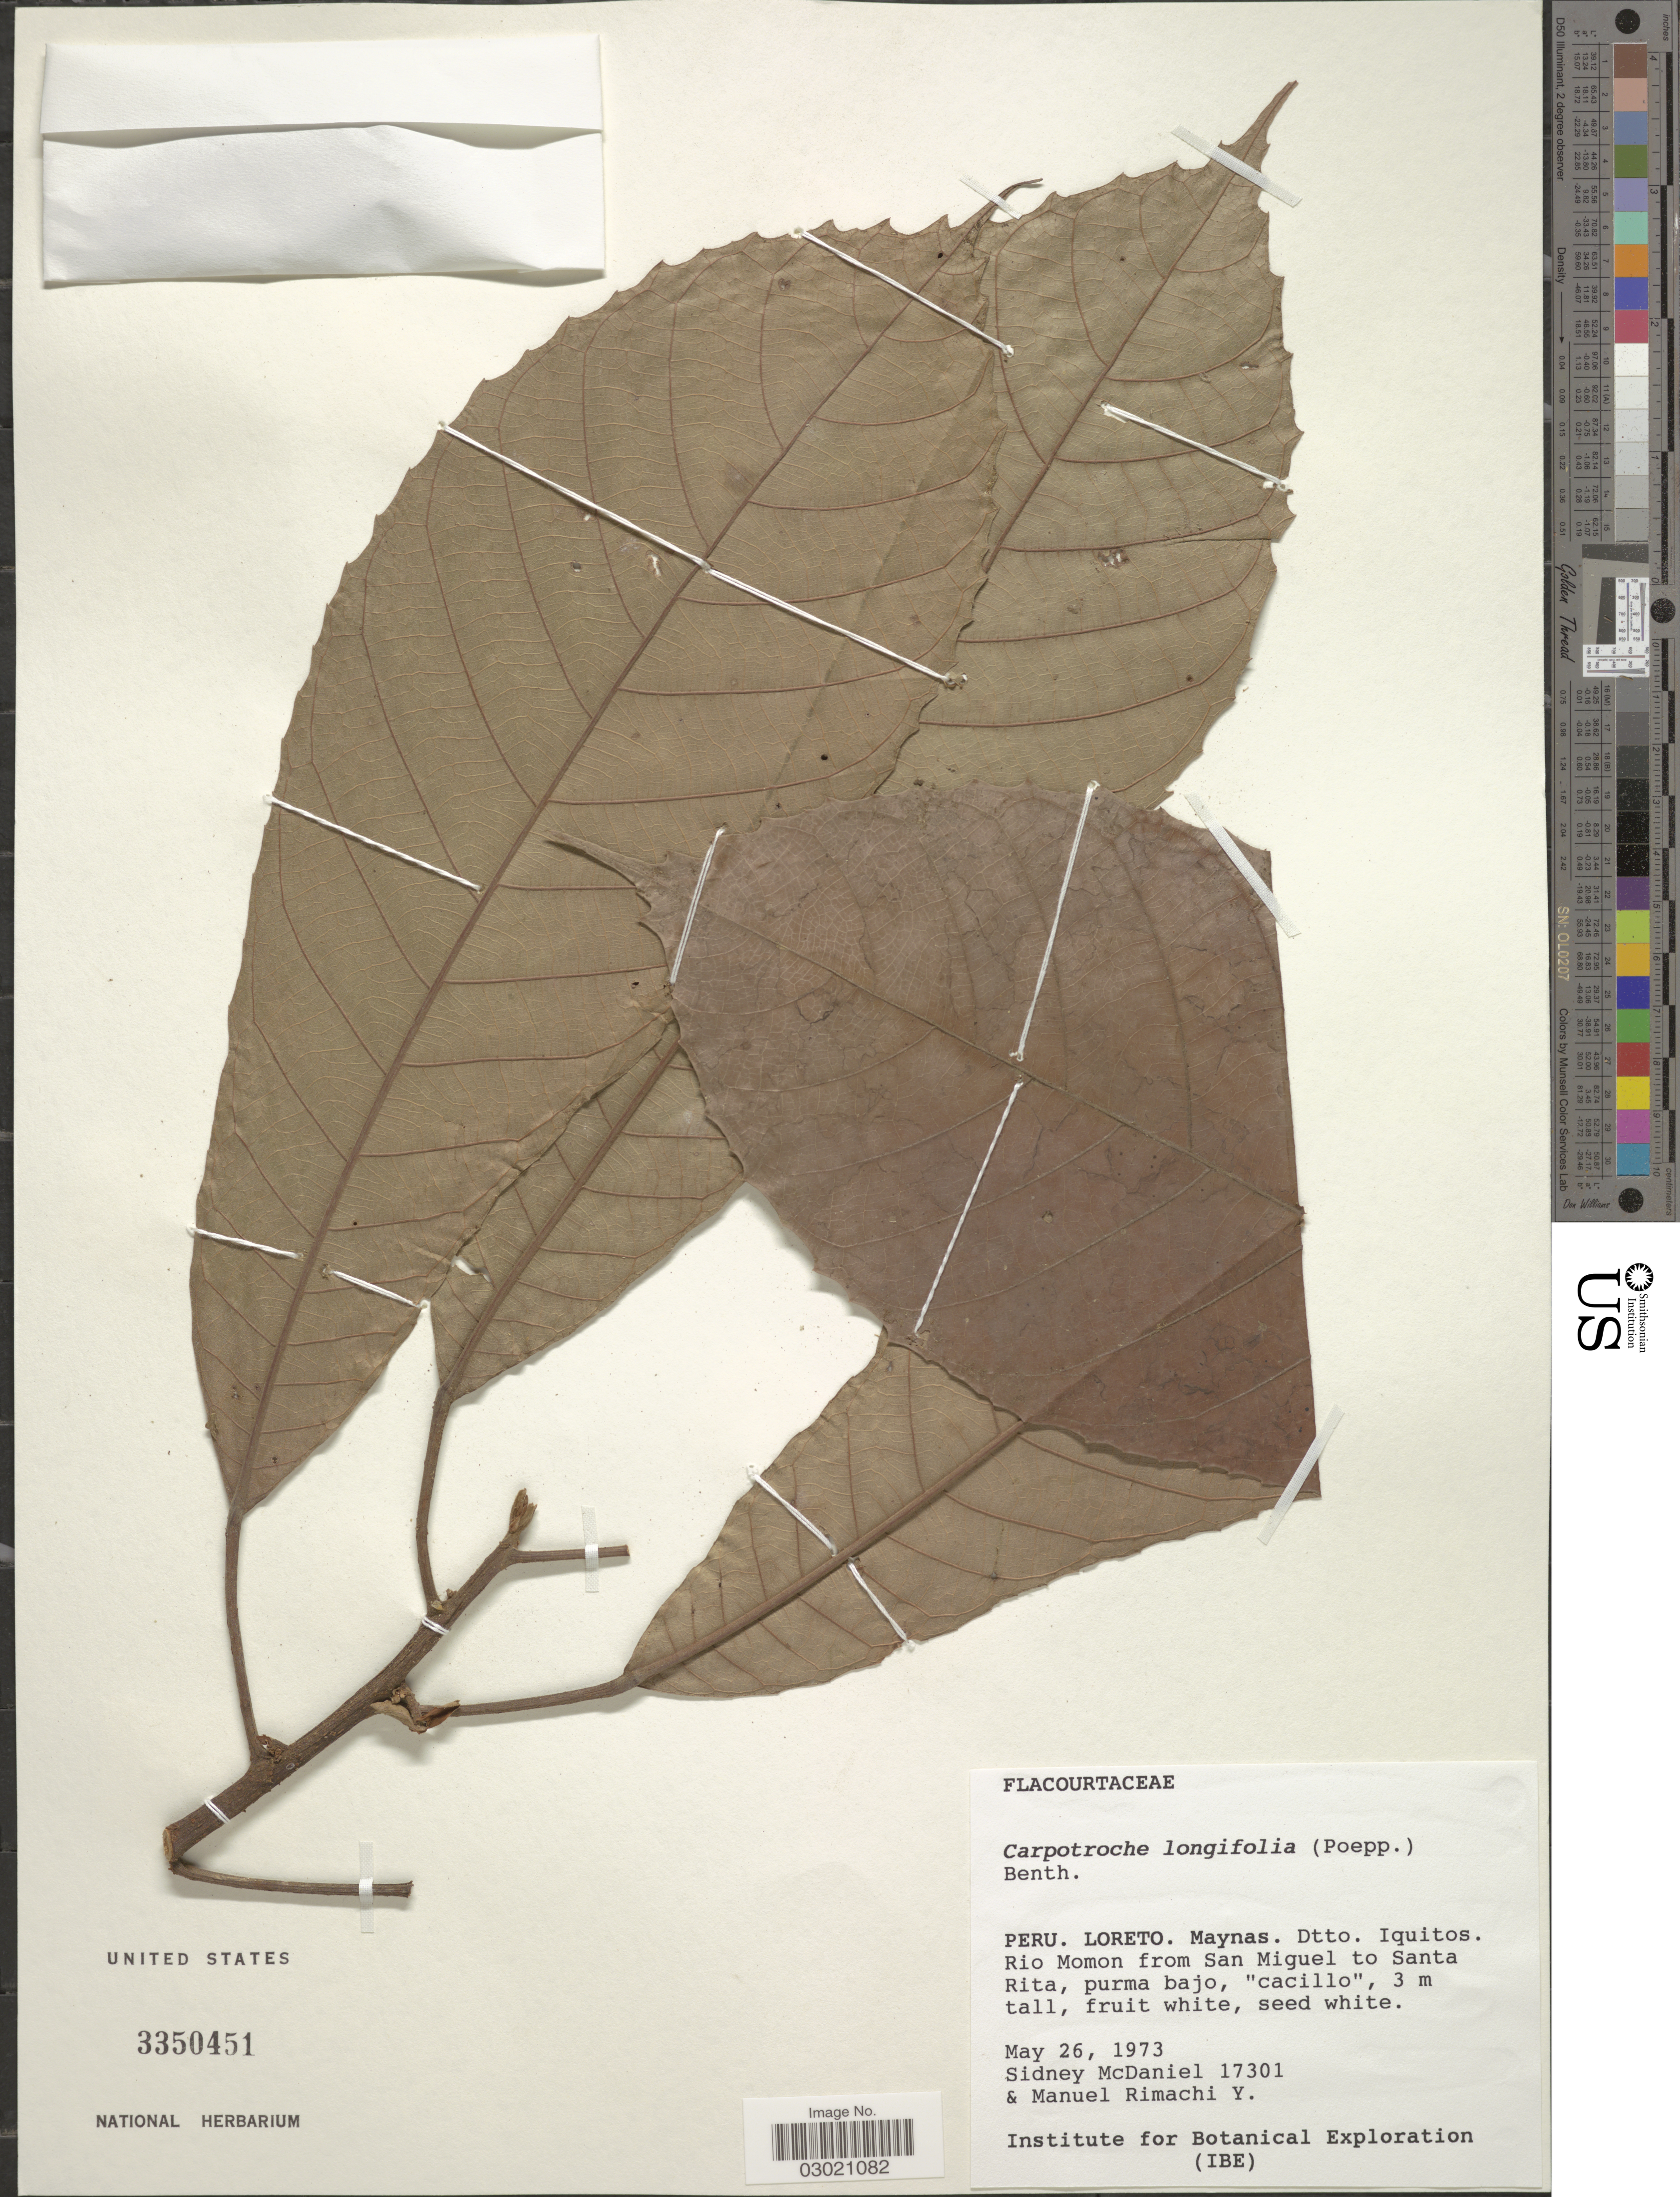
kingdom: Plantae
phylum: Tracheophyta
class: Magnoliopsida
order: Malpighiales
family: Achariaceae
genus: Carpotroche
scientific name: Carpotroche longifolia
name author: (Poepp.) Benth.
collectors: S. McDaniel & M. Rimachi Y.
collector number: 17301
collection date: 1973-05-26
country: Peru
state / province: Loreto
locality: Maynas. Dtto. Iquitos. Rio Momon from San Miguel to Santa Rita, purma bajo, "cacillo".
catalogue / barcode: US 3350451